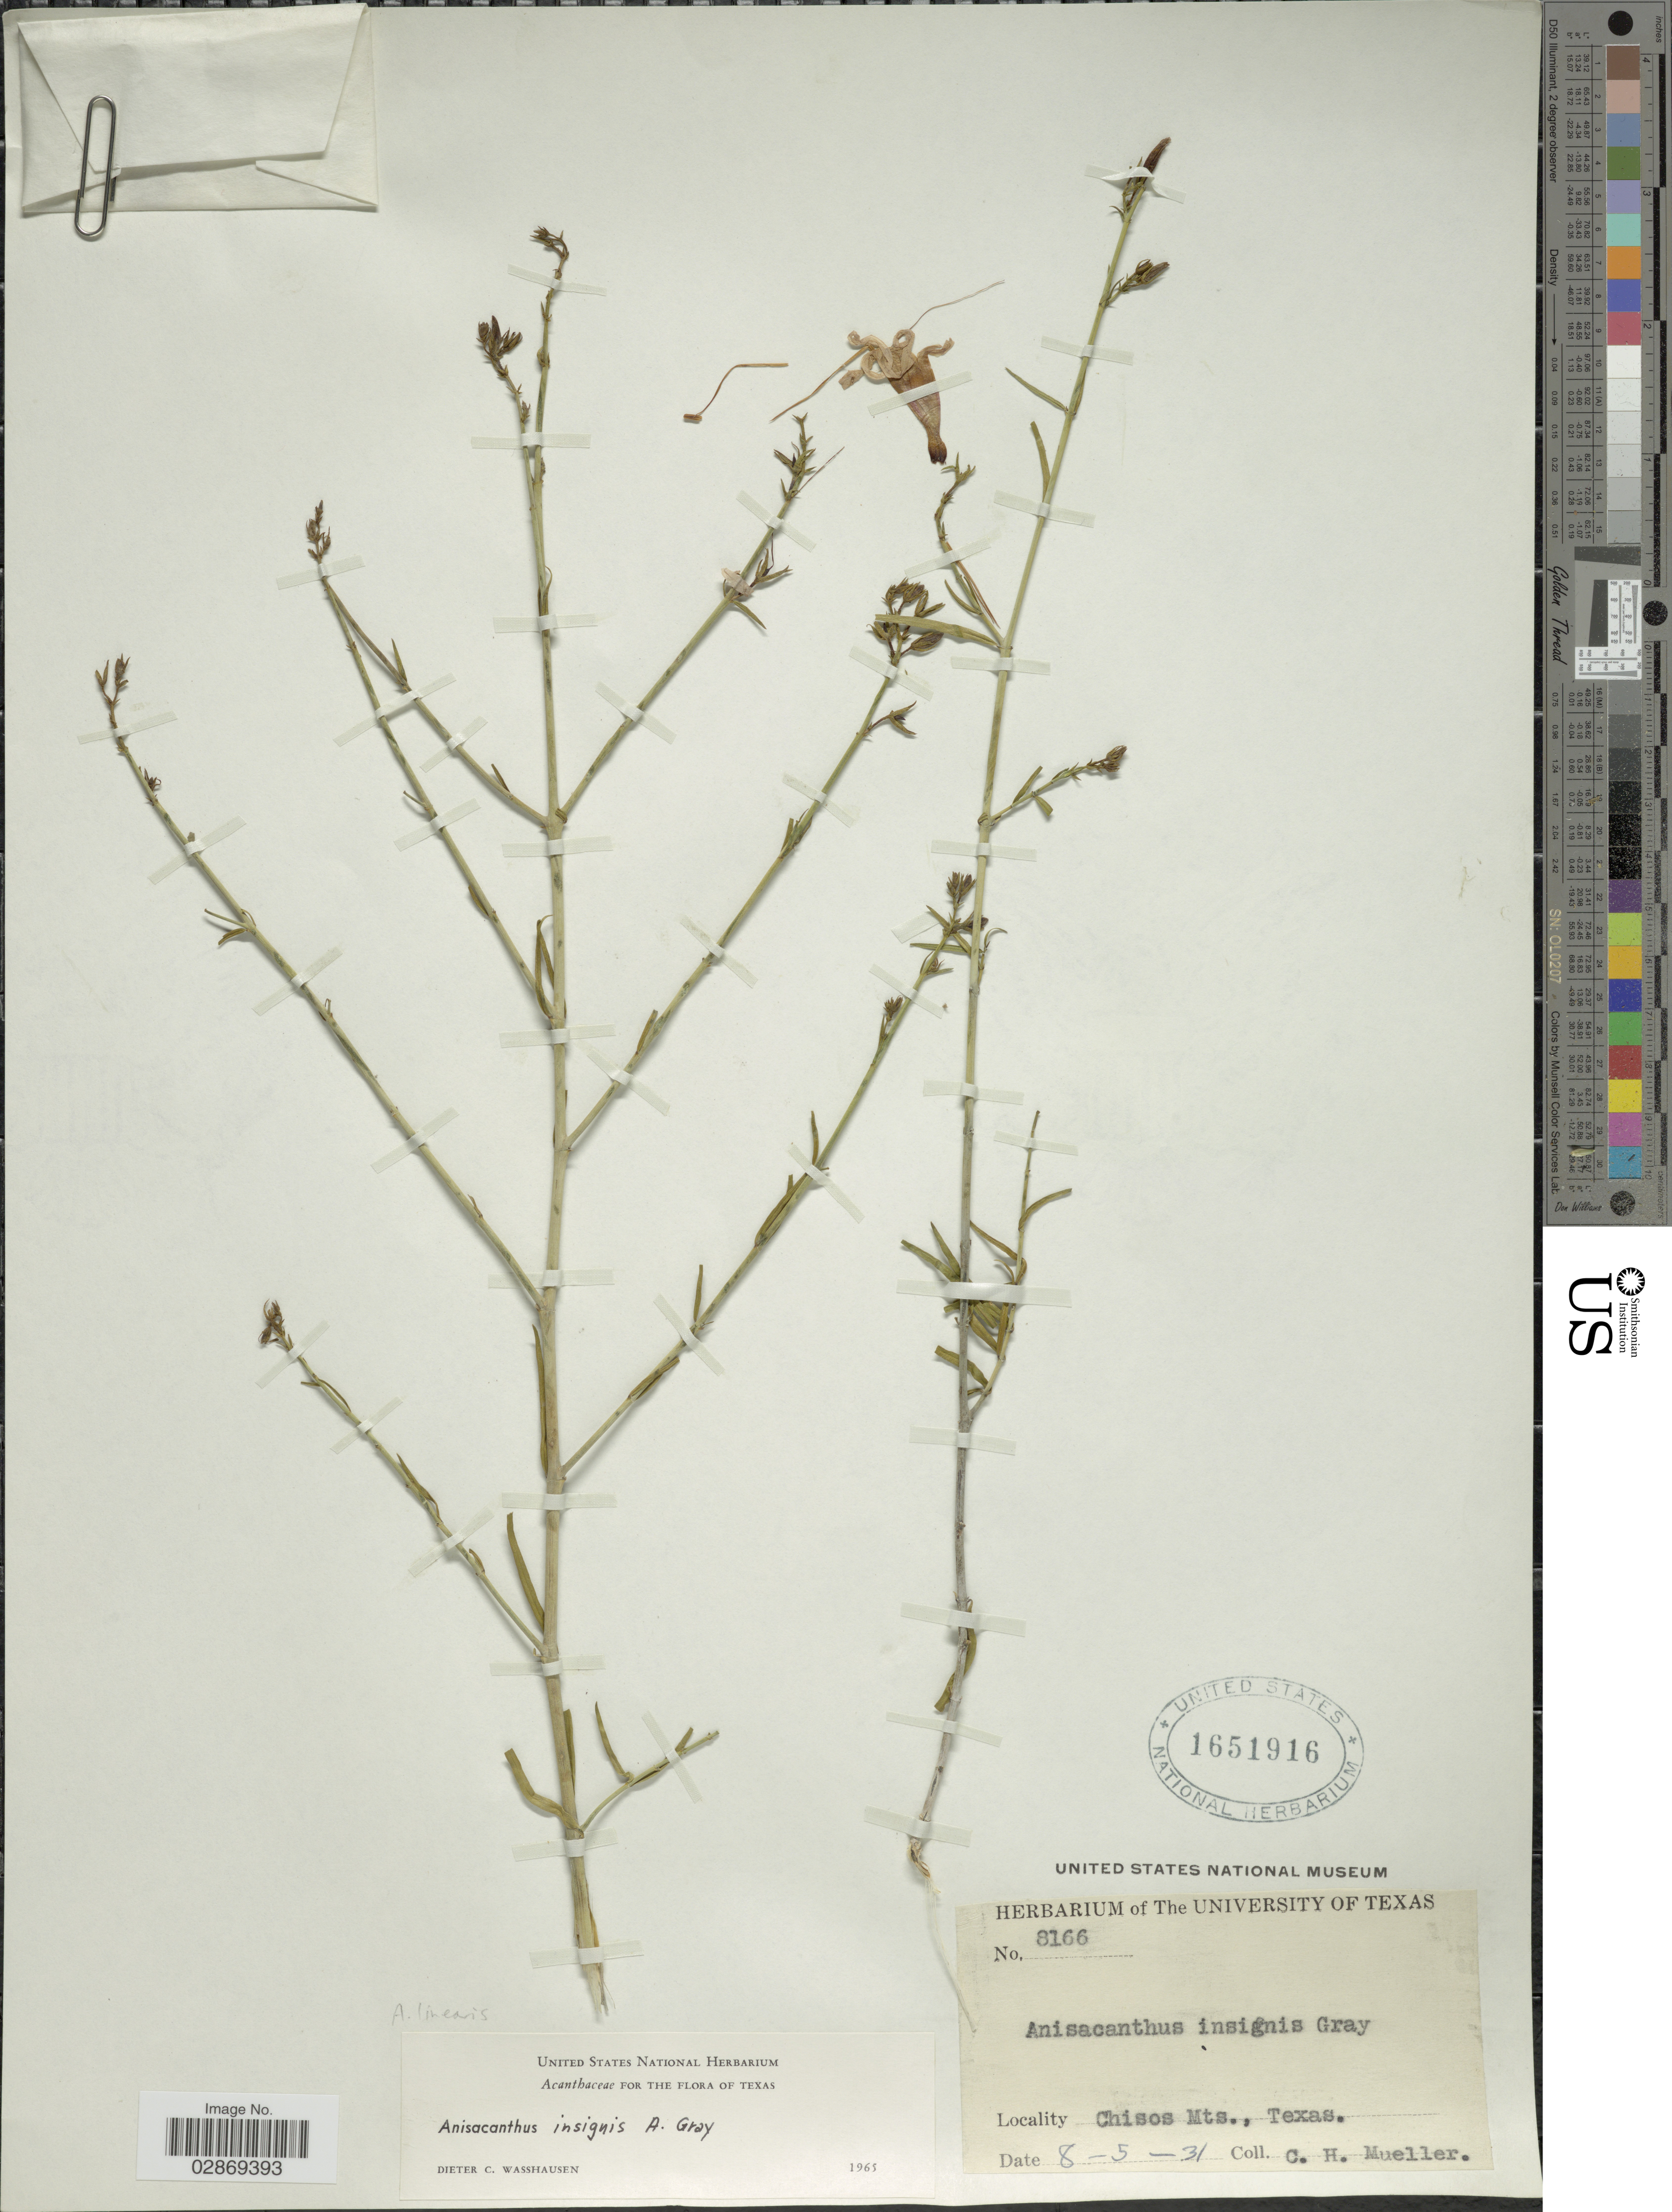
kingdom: Plantae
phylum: Tracheophyta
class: Magnoliopsida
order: Lamiales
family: Acanthaceae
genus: Anisacanthus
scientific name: Anisacanthus linearis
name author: Henrickson & E. J. Lott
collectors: C. H. Mueller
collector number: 8166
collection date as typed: Transcribed d/m/y: 5/8/31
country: United States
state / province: Texas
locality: Chisos Mts., Texas.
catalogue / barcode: US 1651916